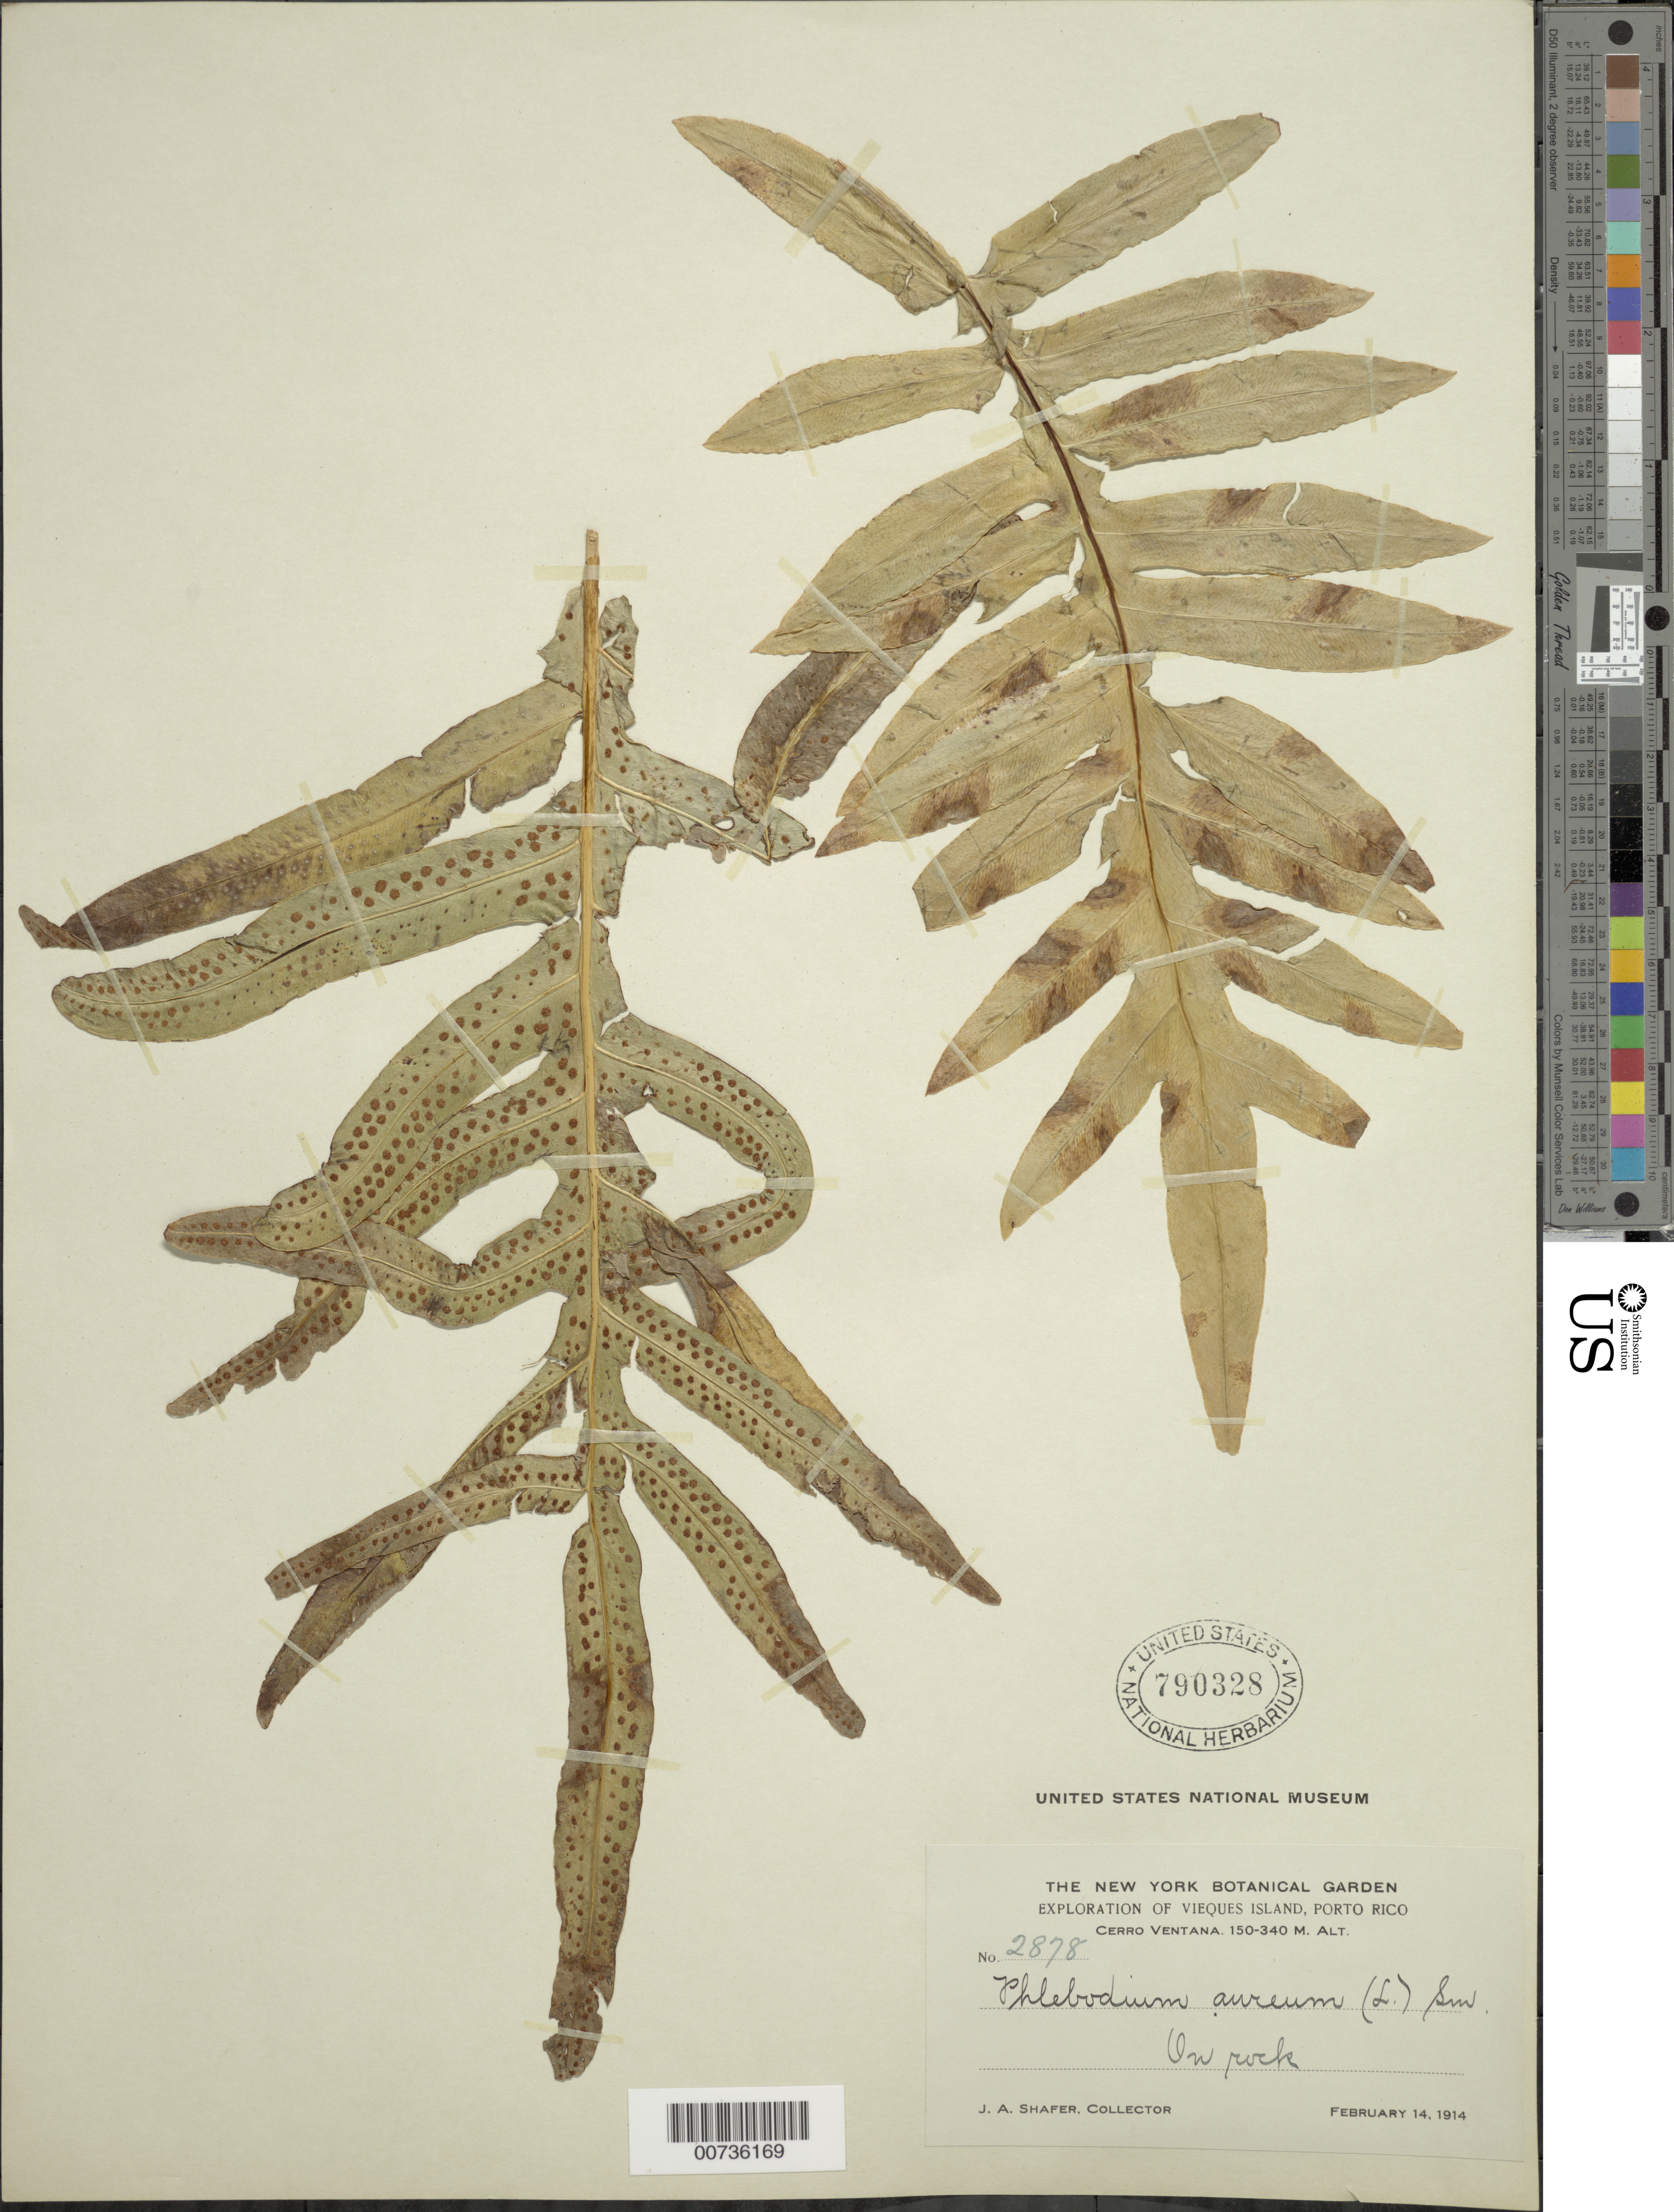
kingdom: Plantae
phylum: Tracheophyta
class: Polypodiopsida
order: Polypodiales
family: Polypodiaceae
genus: Phlebodium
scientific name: Phlebodium aureum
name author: (L.) J. Sm.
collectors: J. A. Shafer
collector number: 2878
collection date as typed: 13 Feb 1914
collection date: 1914-02-13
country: Puerto Rico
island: Vieques I.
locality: Cerro Ventana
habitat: On rock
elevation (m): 150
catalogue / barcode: US 790328